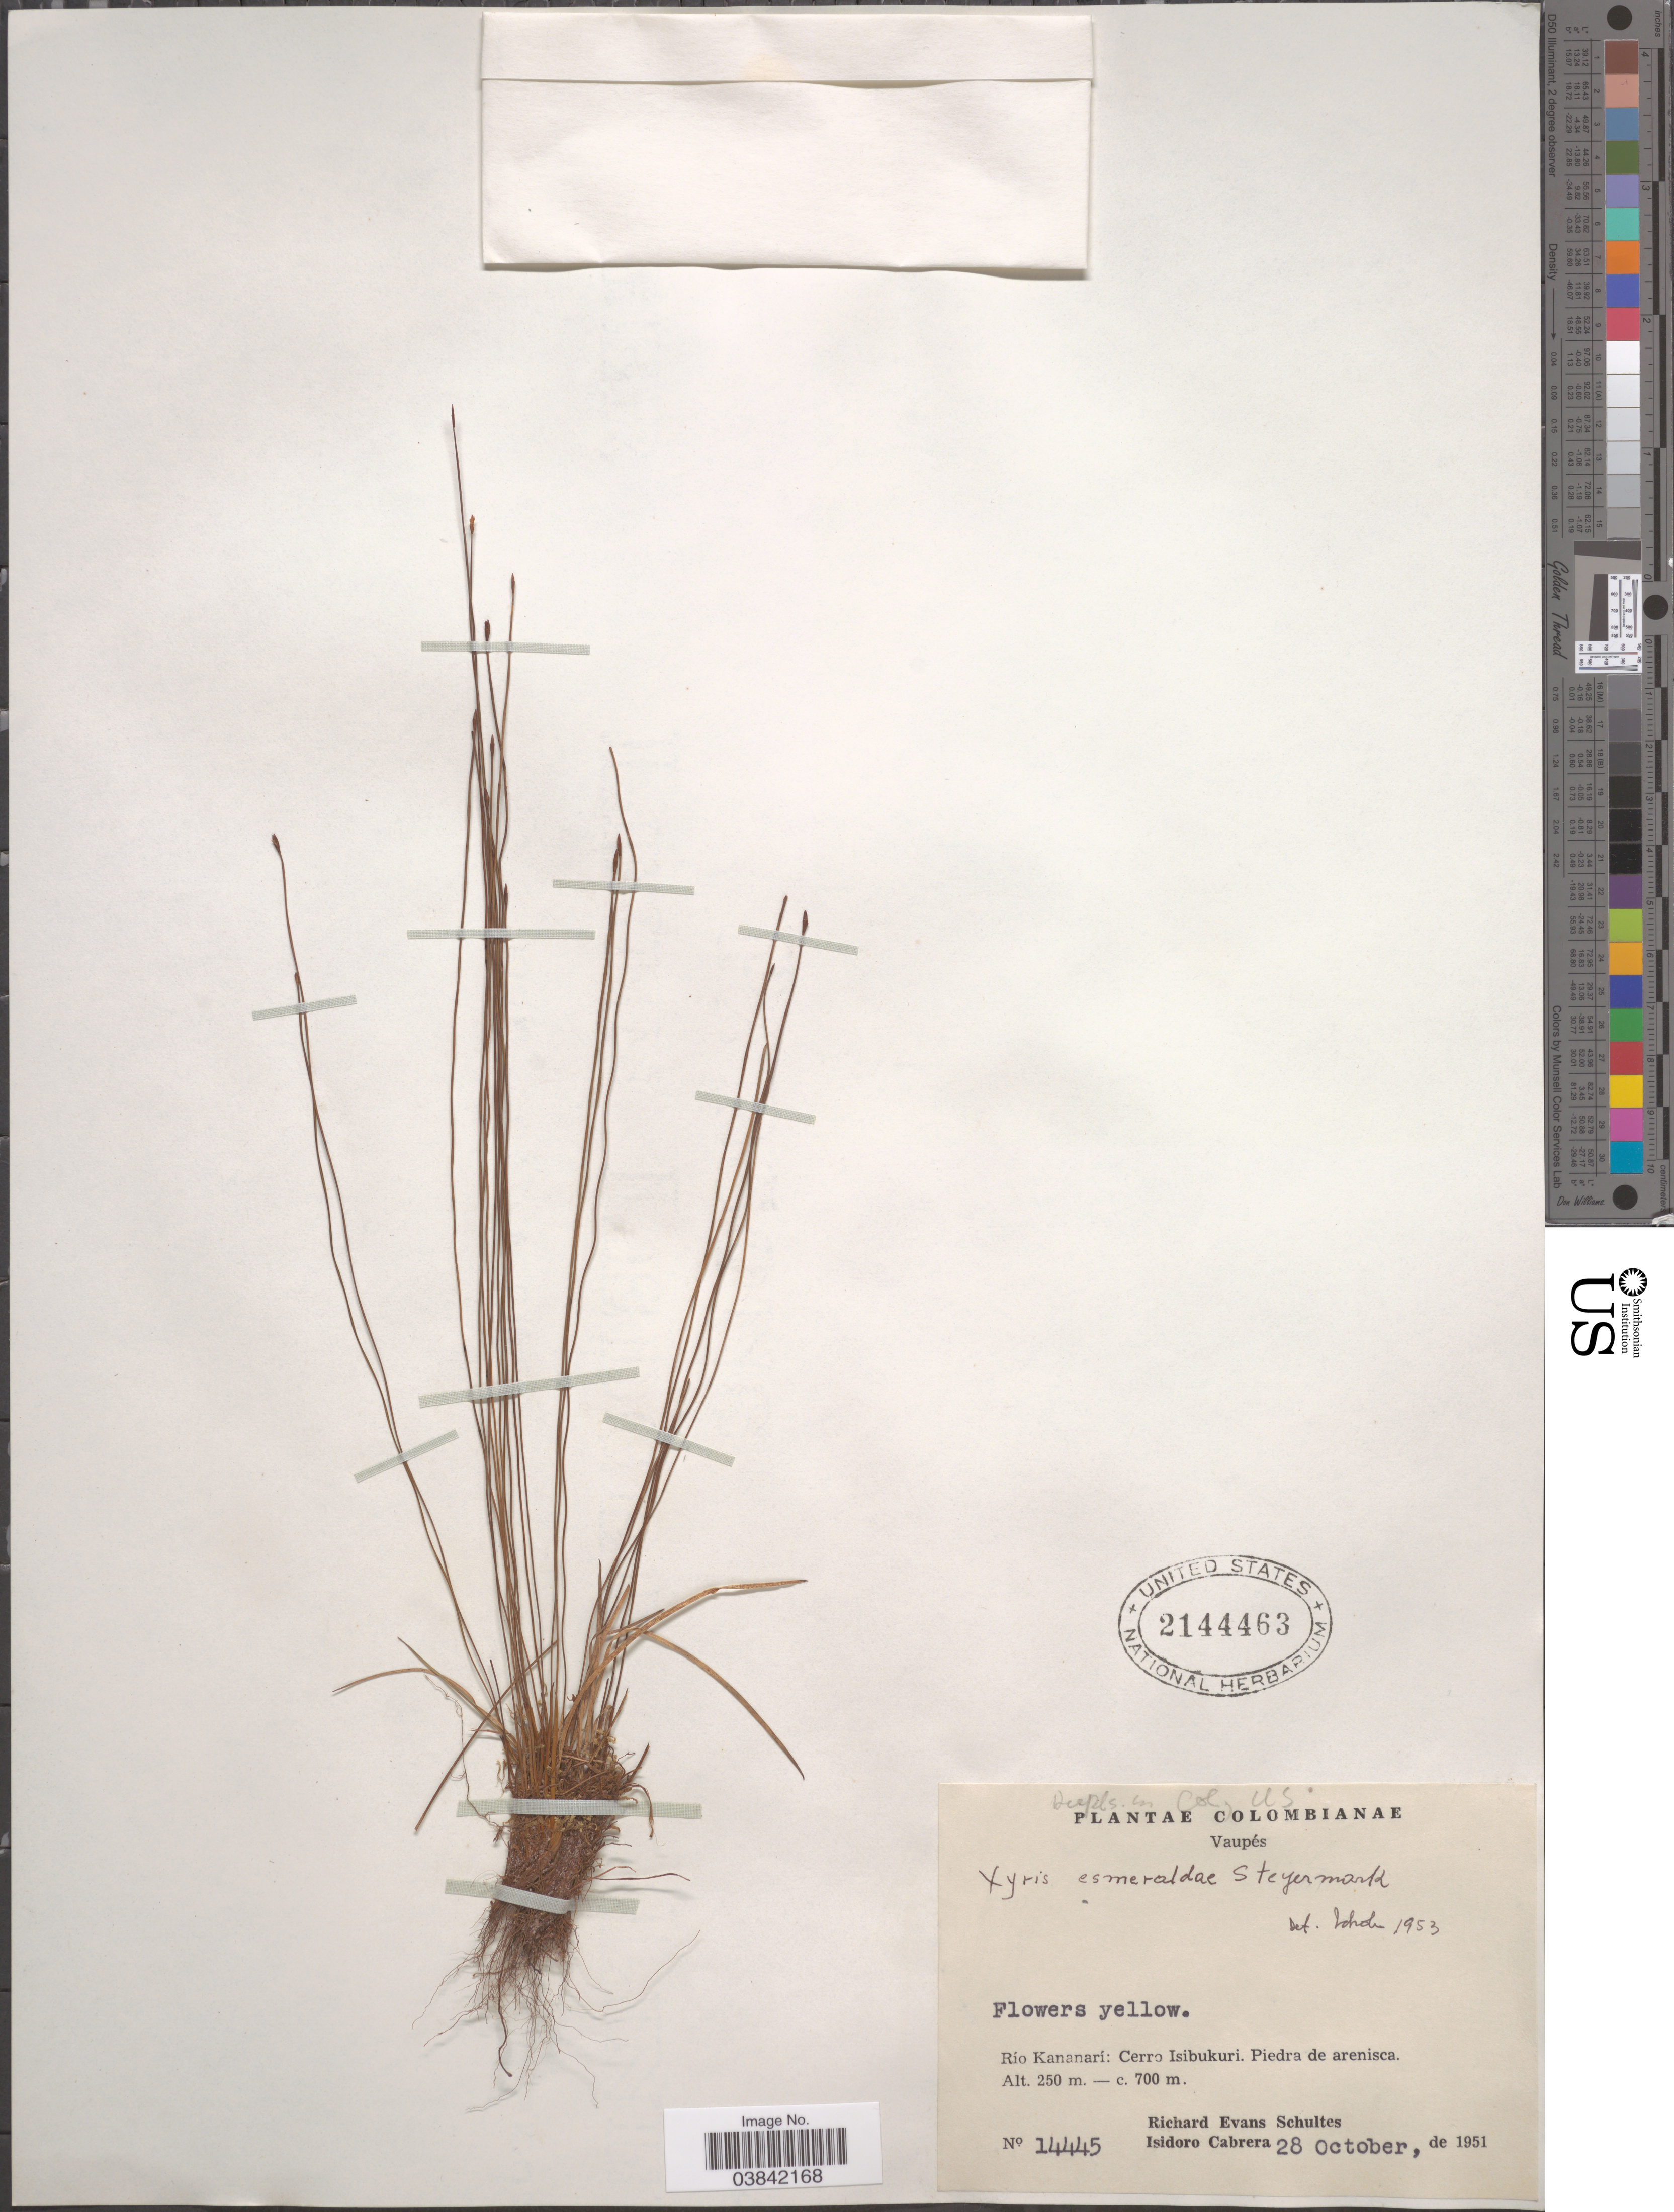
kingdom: Plantae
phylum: Tracheophyta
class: Liliopsida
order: Poales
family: Xyridaceae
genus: Xyris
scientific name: Xyris esmeraldae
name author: Steyerm.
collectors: R. E. Schultes & I. Cabrera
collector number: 14445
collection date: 1951-10-28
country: Colombia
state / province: Vaupés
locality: Río Kananarí: Cerro Isibukuri. Piedra de arenisca.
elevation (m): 250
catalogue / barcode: US 2144463